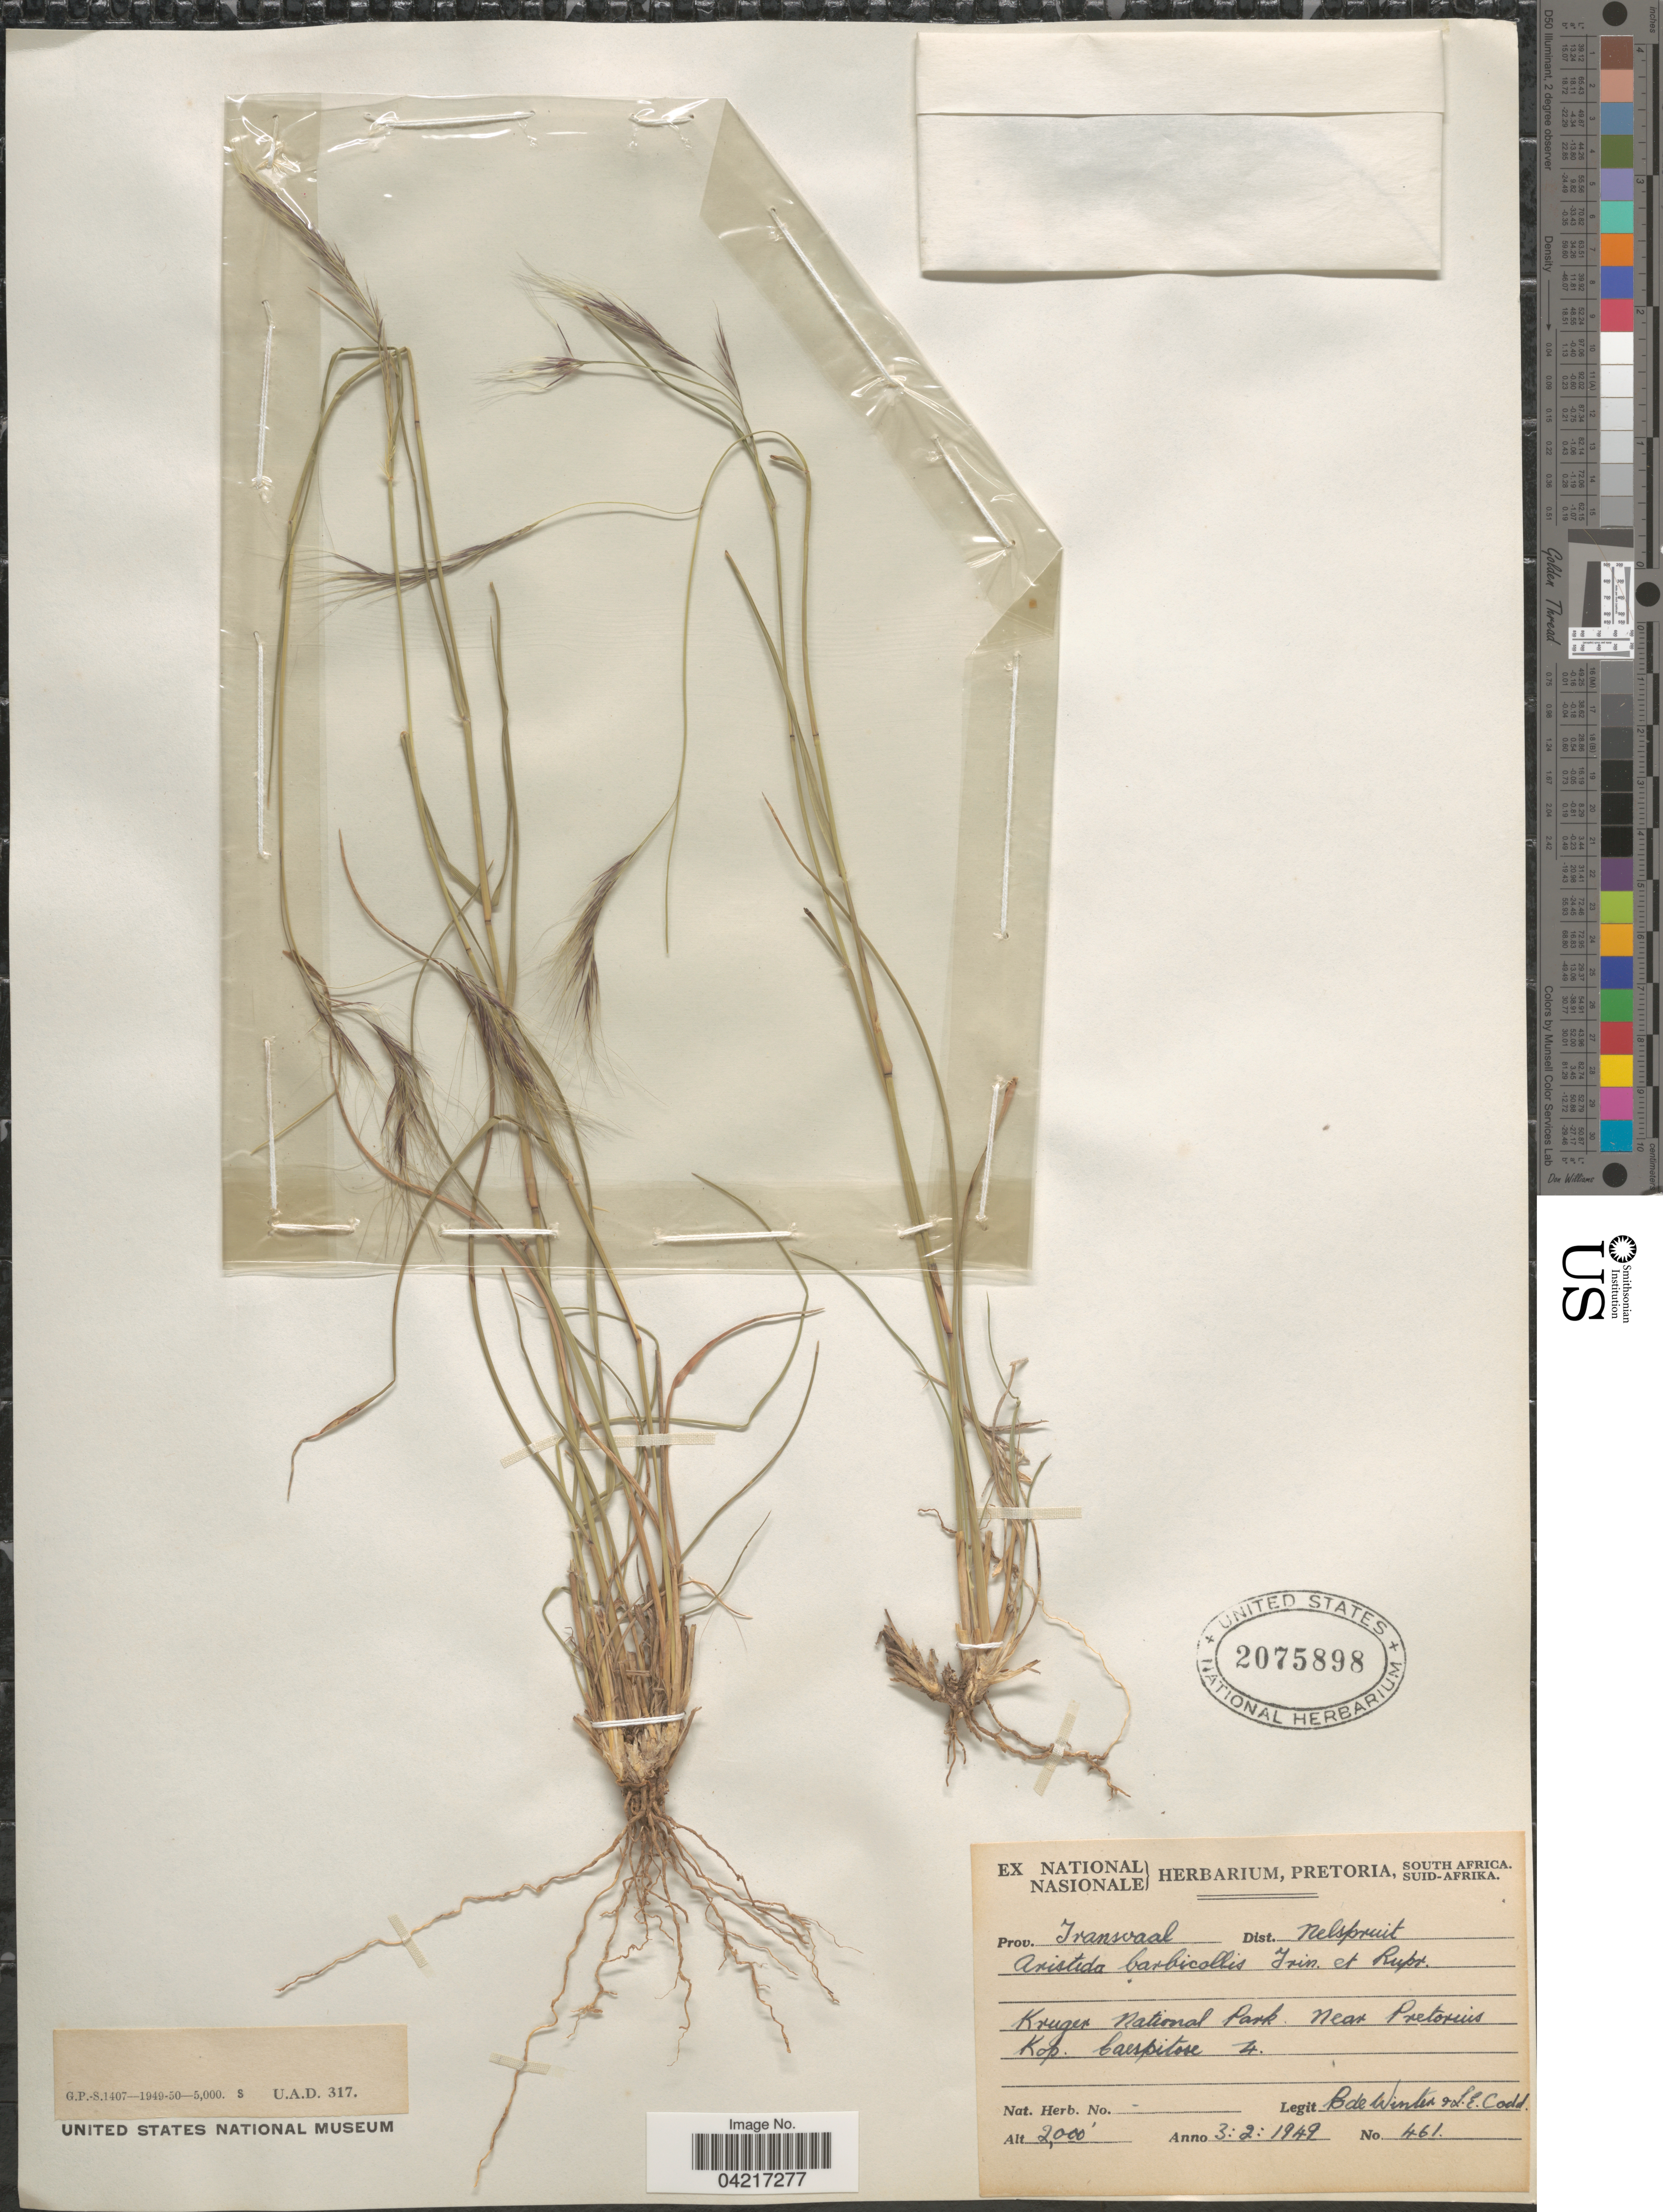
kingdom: Plantae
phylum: Tracheophyta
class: Liliopsida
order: Poales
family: Poaceae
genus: Aristida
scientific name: Aristida barbicollis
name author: Trin. & Rupr.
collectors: B. de Winter & L. Codd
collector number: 461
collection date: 1949-02-03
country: South Africa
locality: Prov. Transvaal Dist. Nelspruit. Kruger National Park. Near Pretorius Kop.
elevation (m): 610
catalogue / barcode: US 2075898